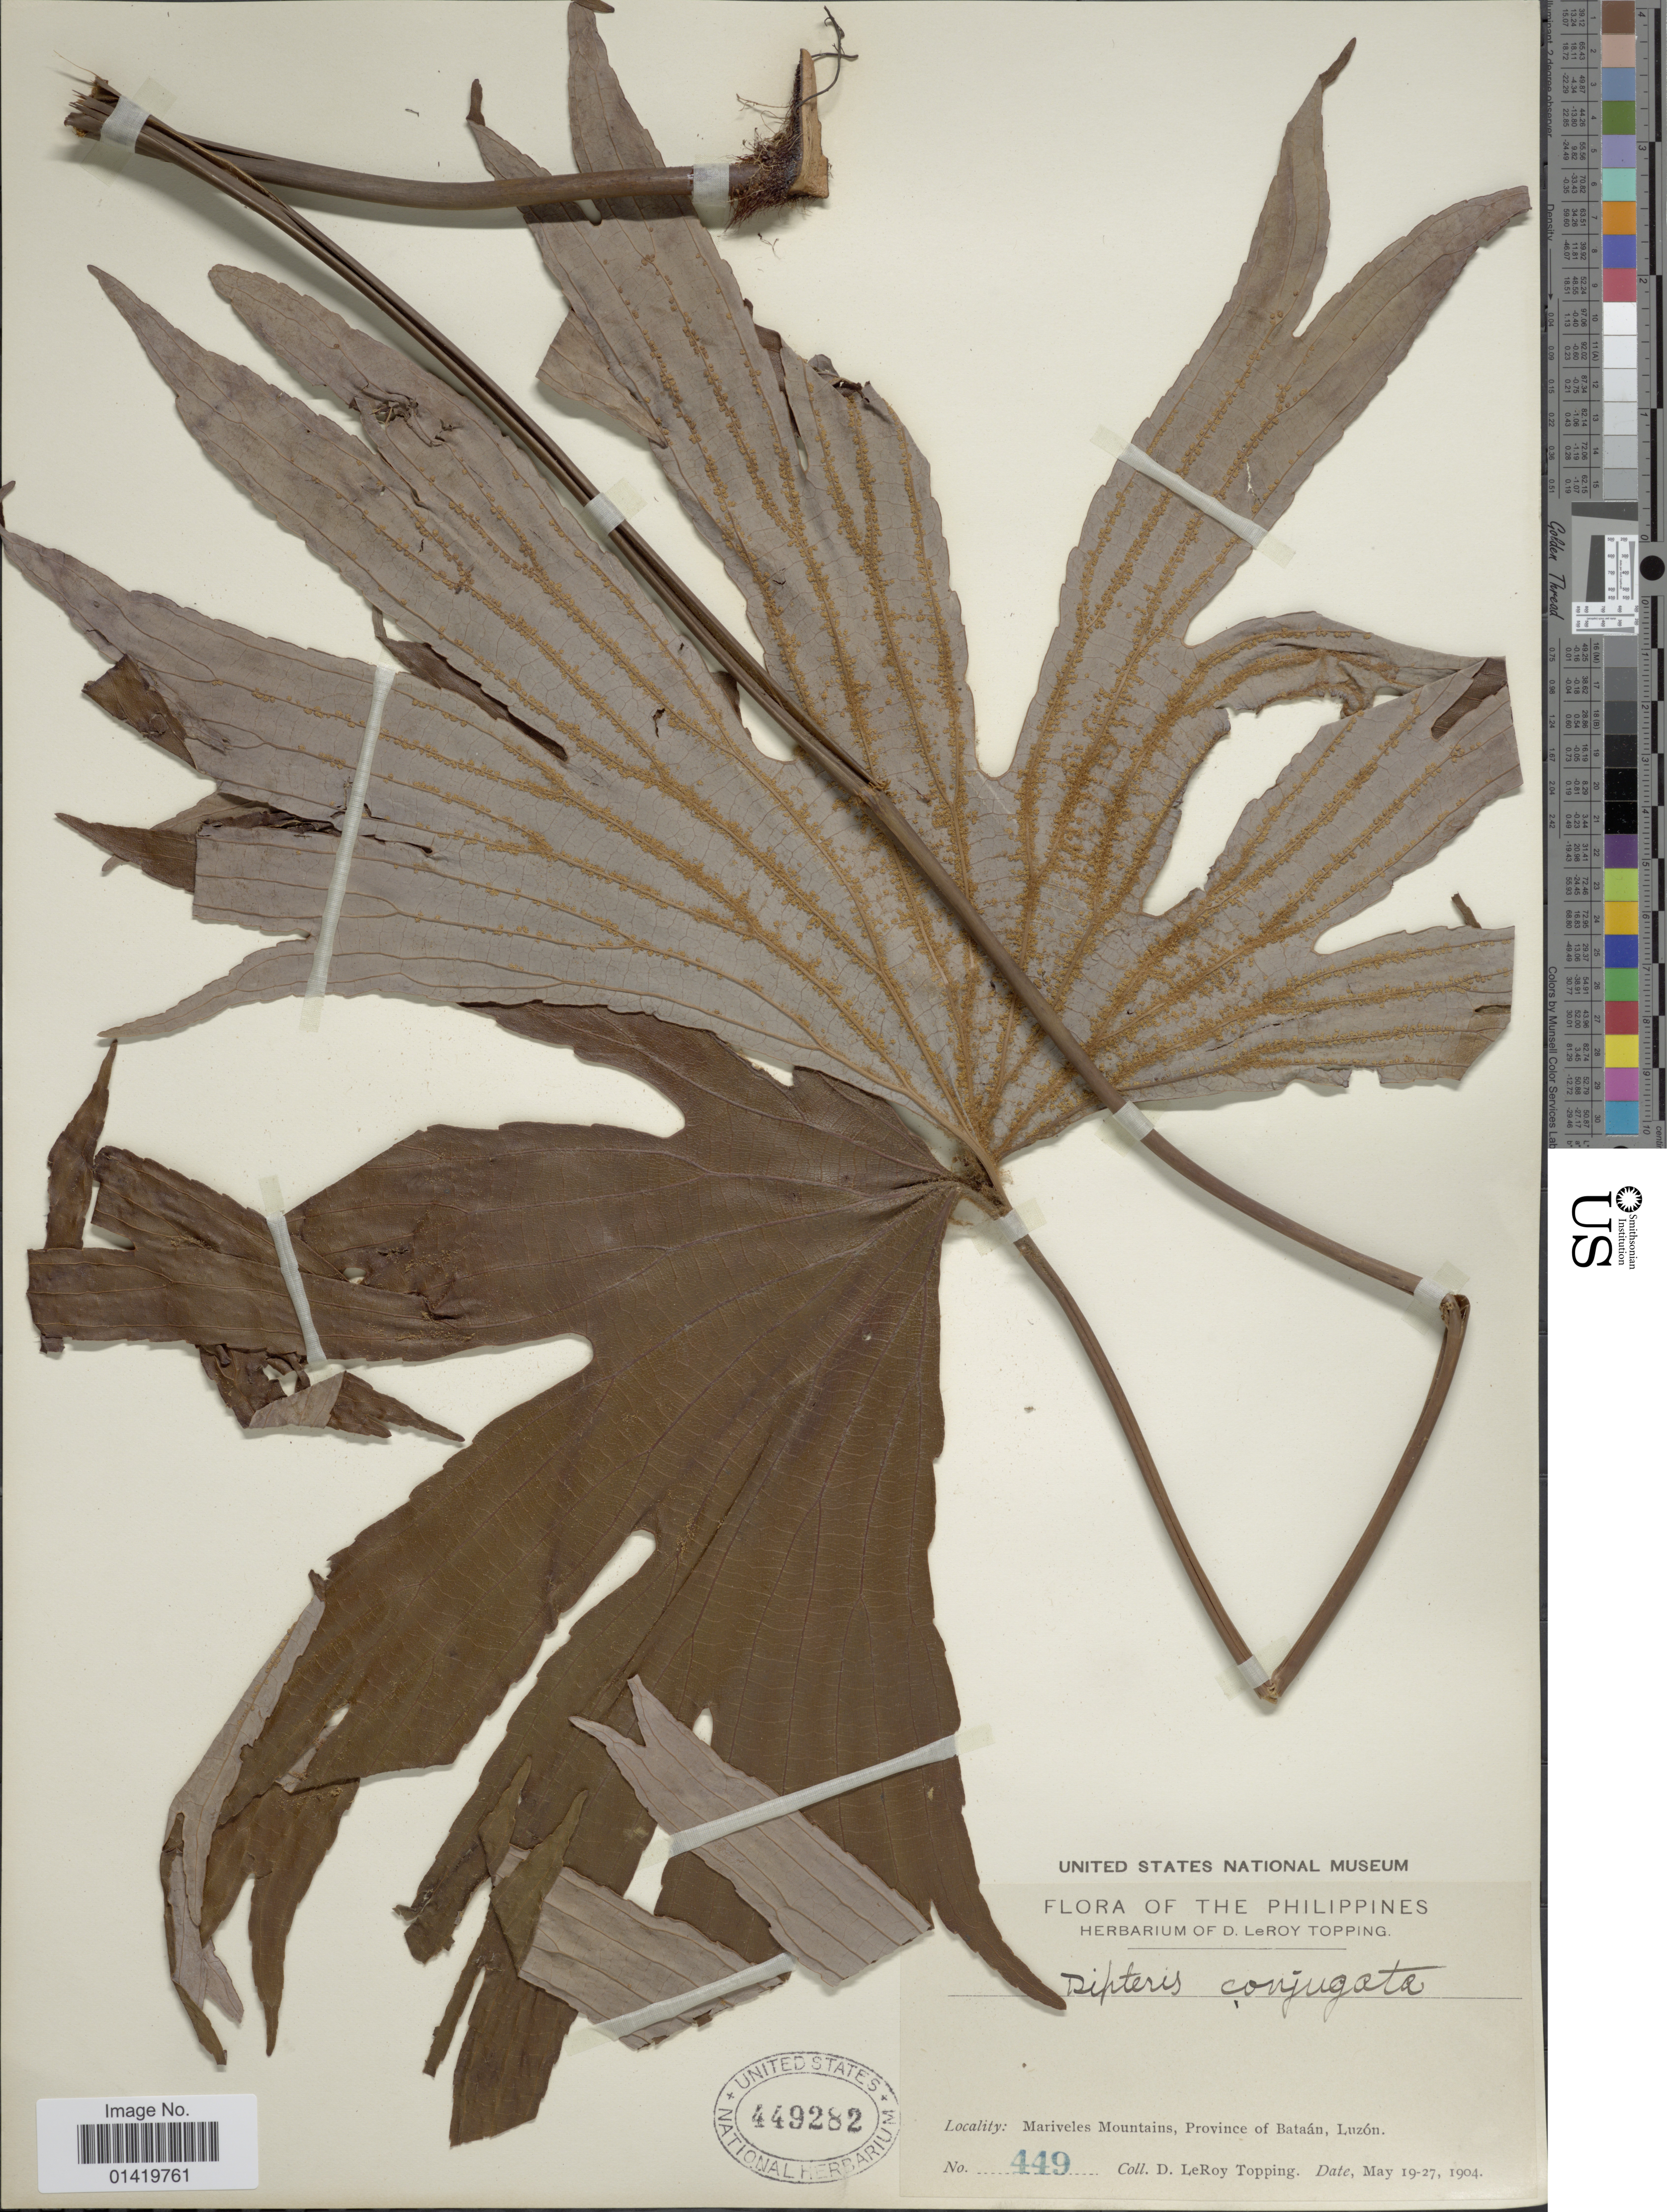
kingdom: Plantae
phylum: Tracheophyta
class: Polypodiopsida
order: Gleicheniales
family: Dipteridaceae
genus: Dipteris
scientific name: Dipteris conjugata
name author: Reinw.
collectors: D. L. Topping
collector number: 449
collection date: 1904-05-19/1904-05-27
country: Philippines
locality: Mariveles Moluntains, Province of Bataán, Luzón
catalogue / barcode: US 449282